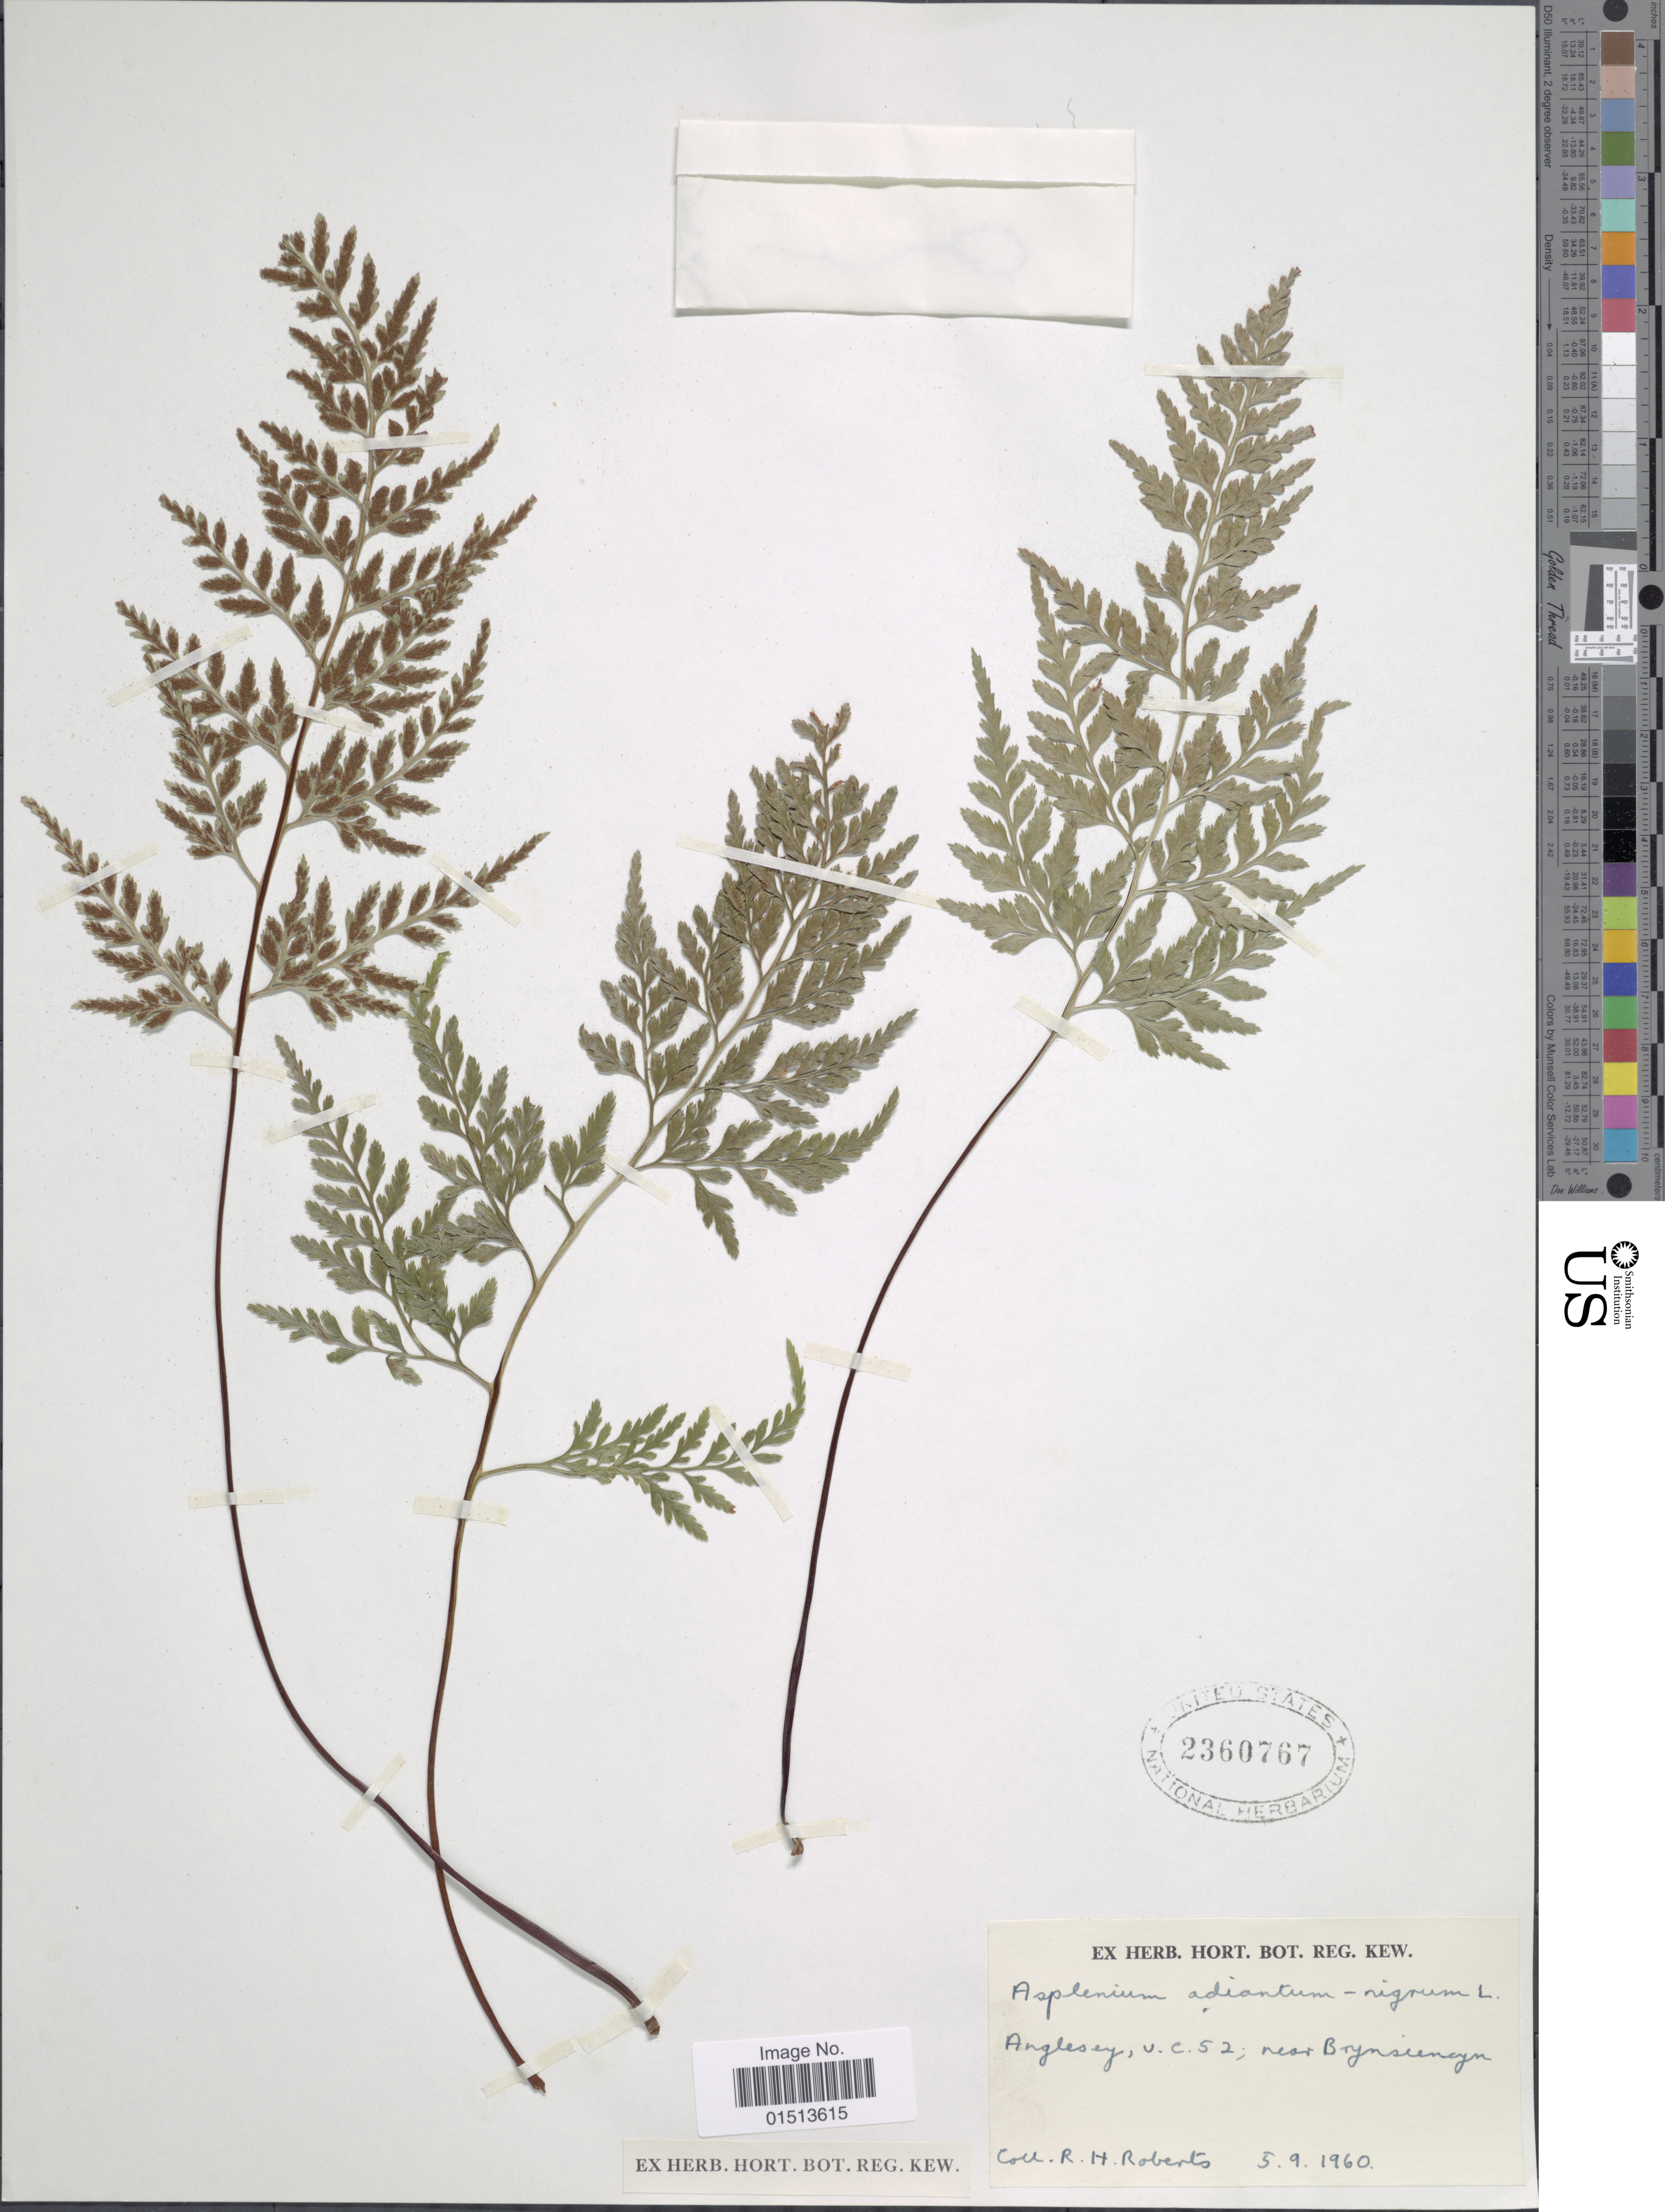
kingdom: Plantae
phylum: Tracheophyta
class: Polypodiopsida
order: Polypodiales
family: Aspleniaceae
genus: Asplenium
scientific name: Asplenium adiantum-nigrum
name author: L.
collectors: R. Roberts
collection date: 1960-09-05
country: United Kingdom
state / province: Wales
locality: Anglesey, v. c. 52; near Brynsiencyn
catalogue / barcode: US 2360767